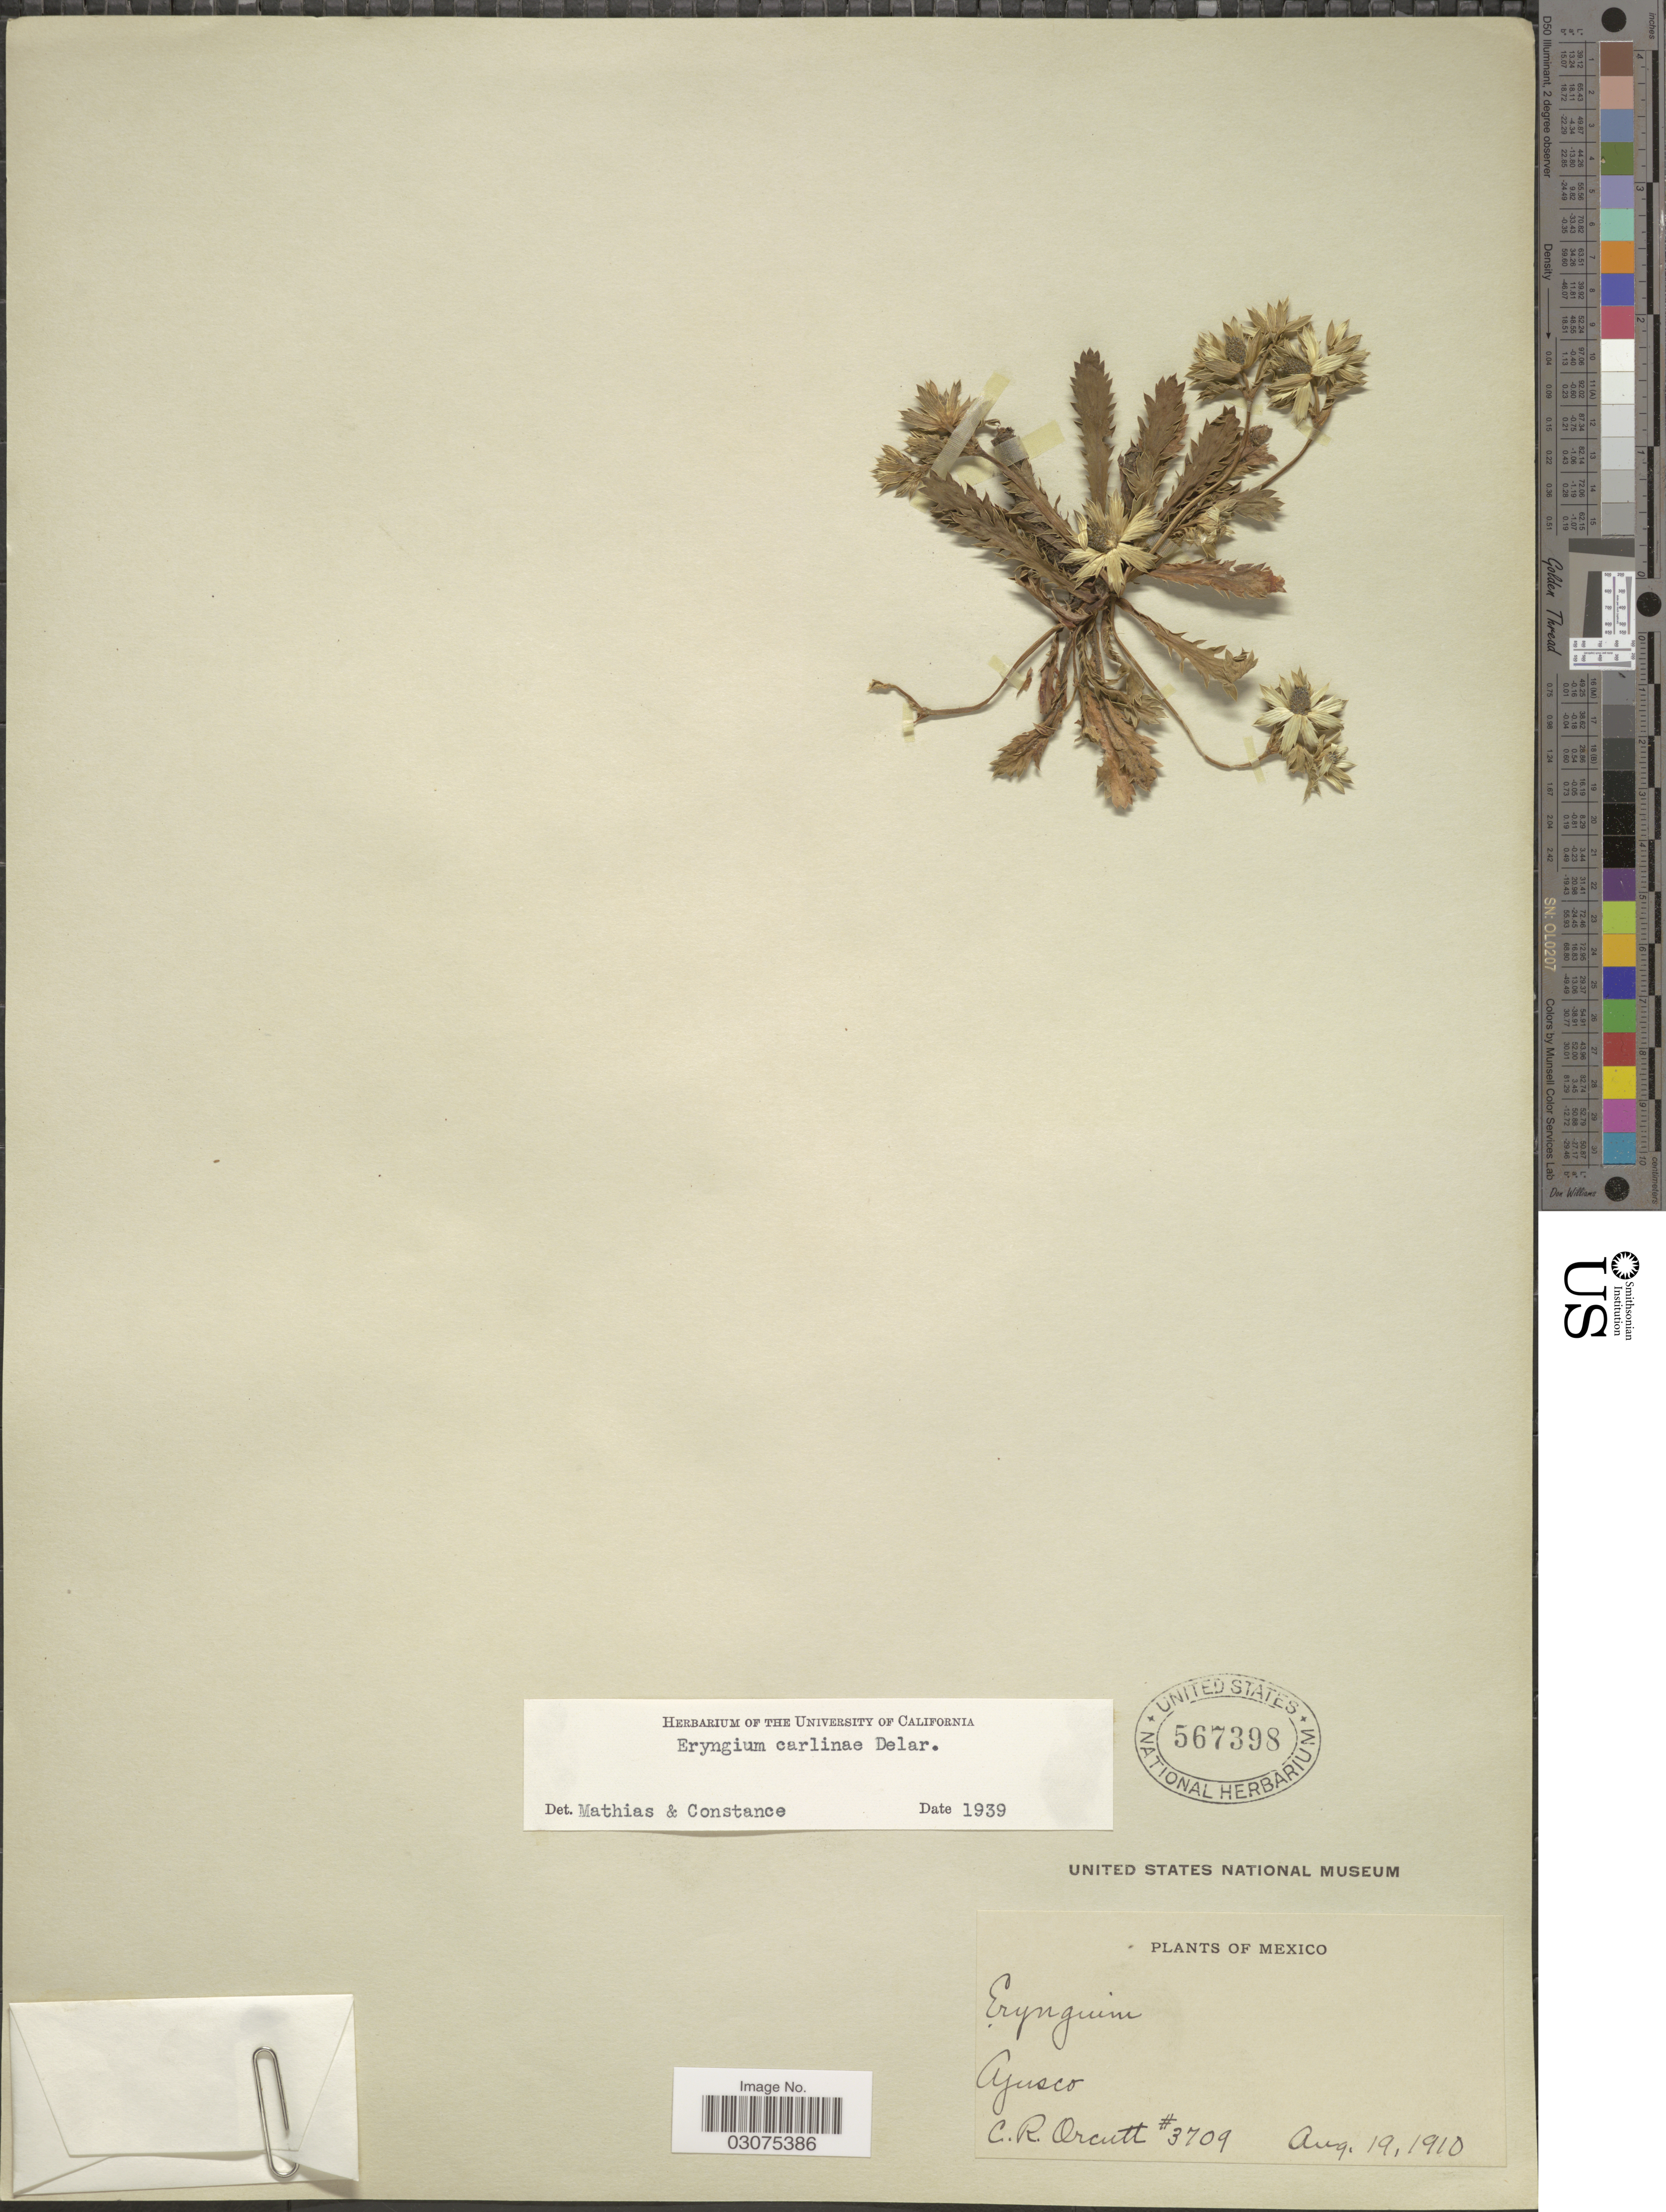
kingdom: Plantae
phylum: Tracheophyta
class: Magnoliopsida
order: Apiales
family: Apiaceae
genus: Eryngium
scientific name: Eryngium carlinae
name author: F. Delaroche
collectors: C. R. Orcutt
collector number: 3709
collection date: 1910-08-19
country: Mexico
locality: Ajusco.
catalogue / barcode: US 567398